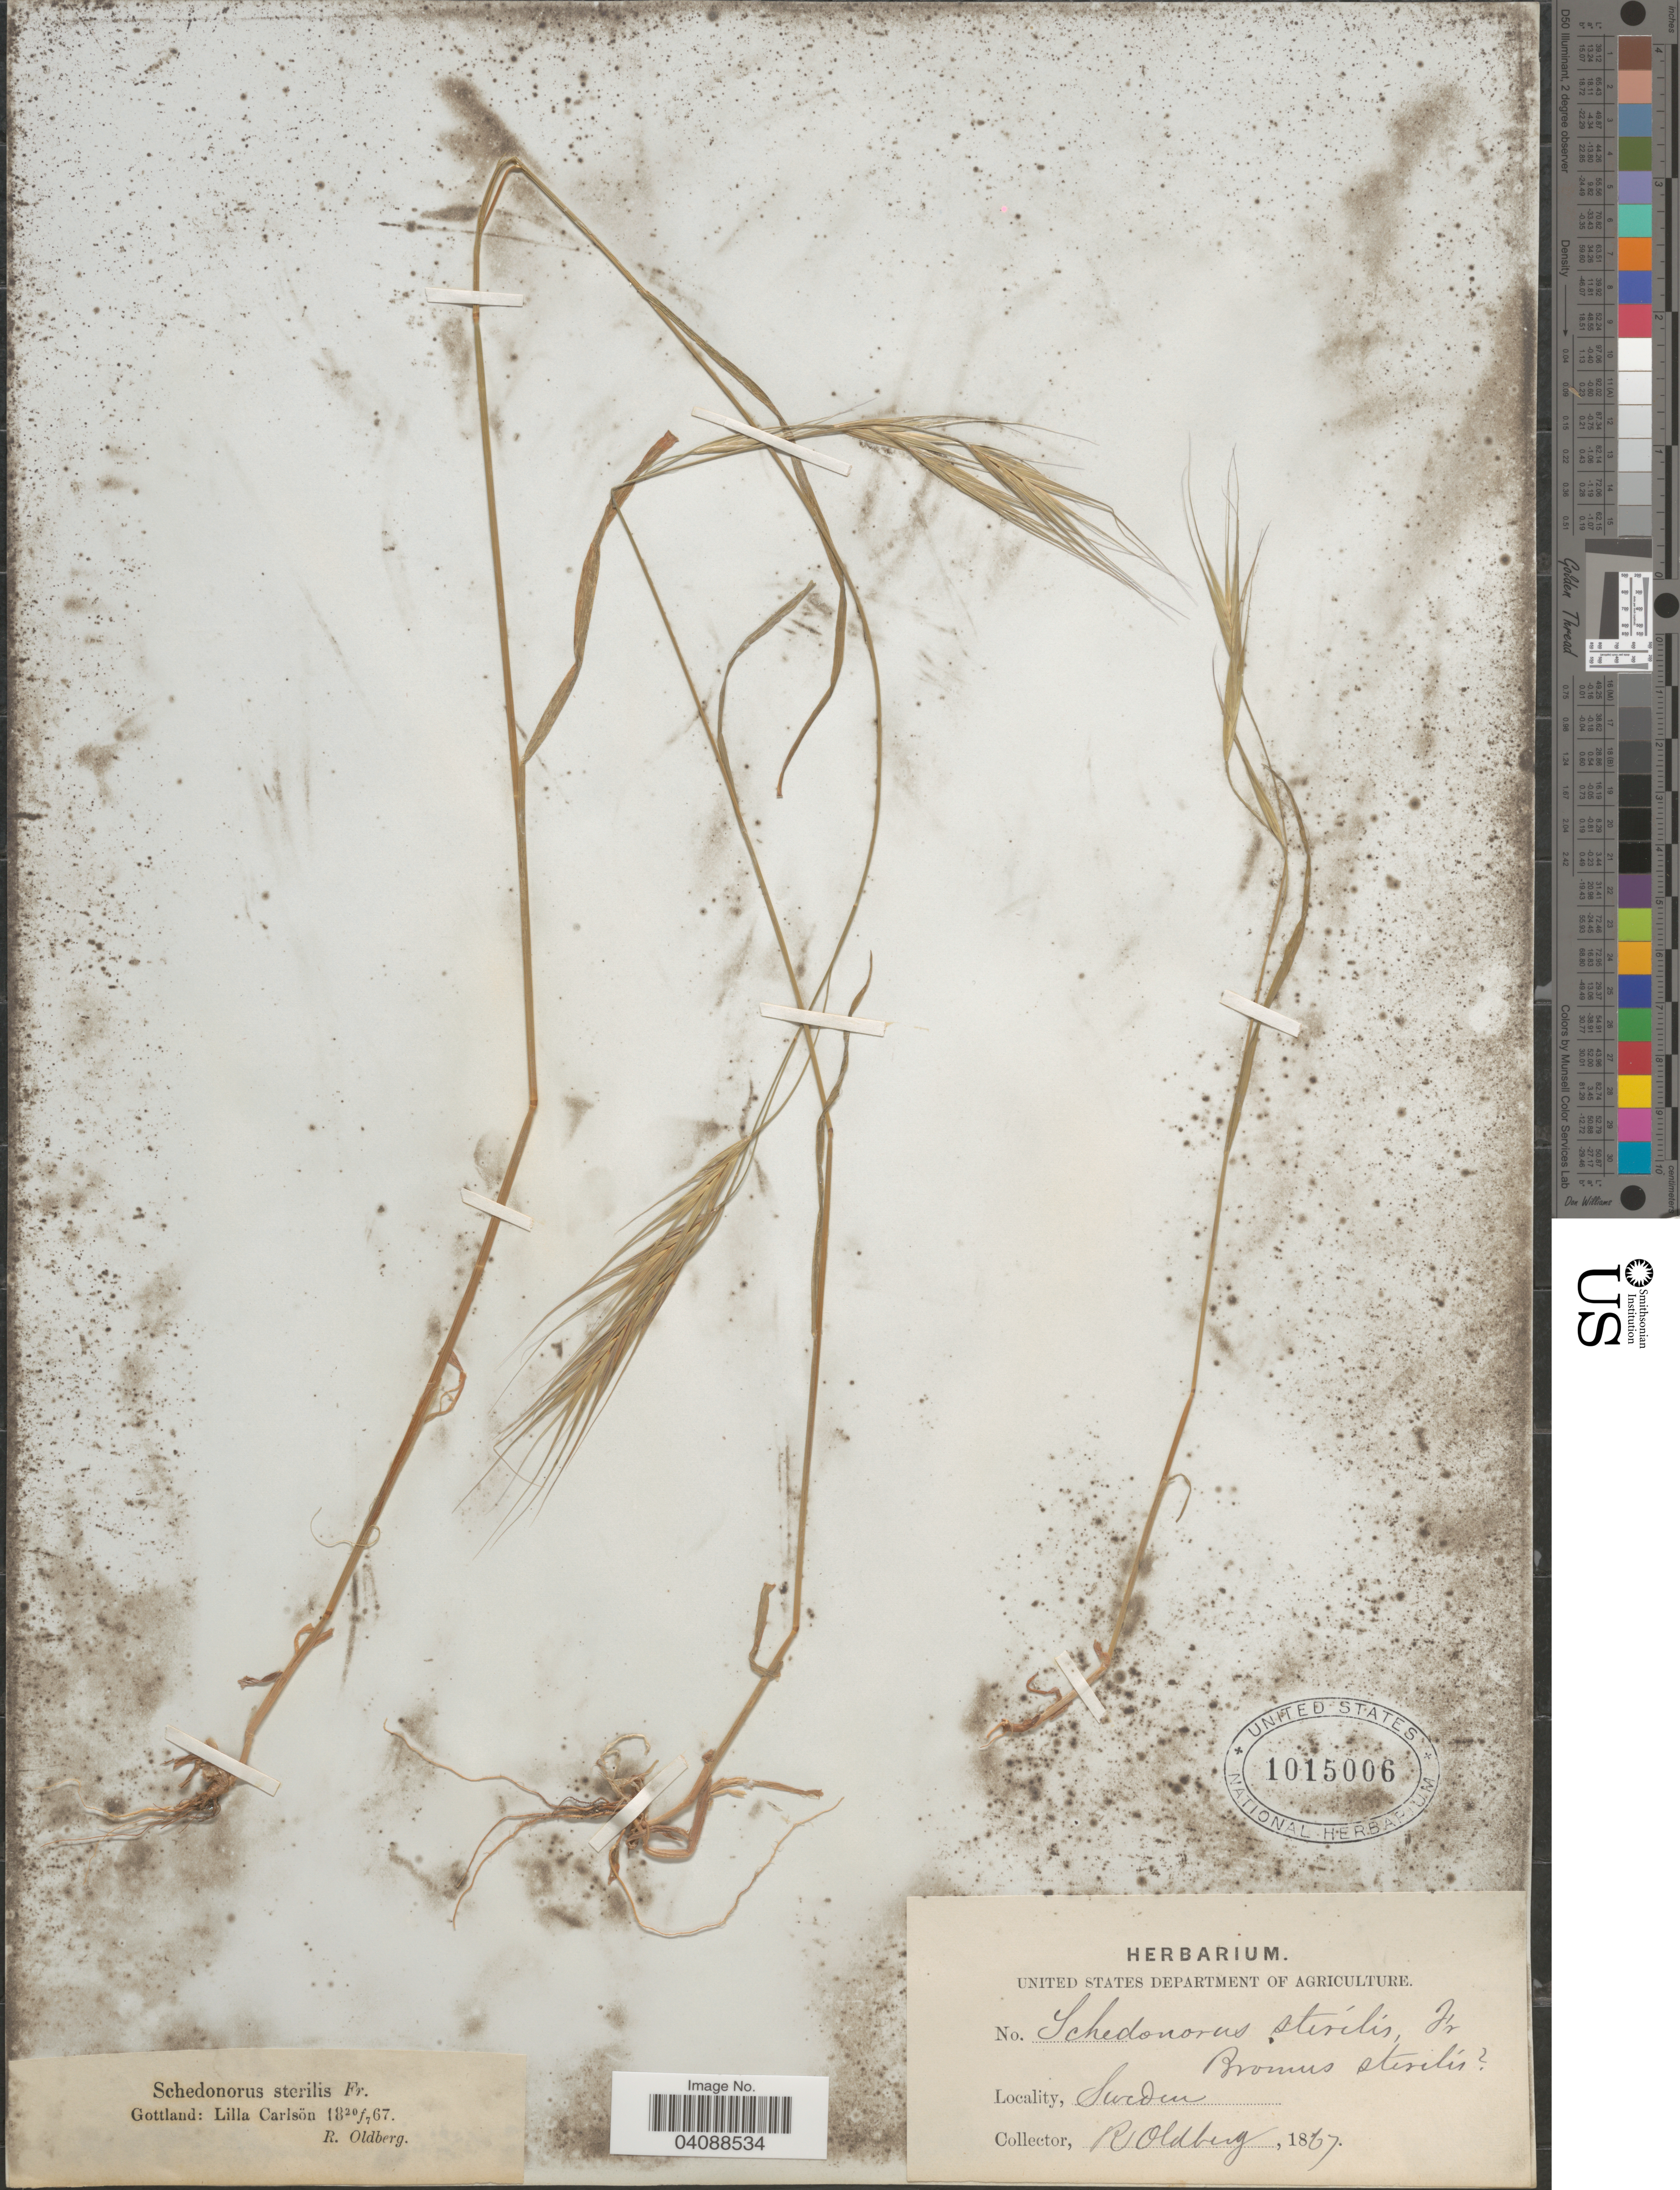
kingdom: Plantae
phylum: Tracheophyta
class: Liliopsida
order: Poales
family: Poaceae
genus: Bromus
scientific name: Bromus sterilis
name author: L.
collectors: R. Oldberg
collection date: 1867-07-20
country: Sweden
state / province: Gotland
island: Gotland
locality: Gottland: Lilla Carlsön.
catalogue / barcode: US 1015006